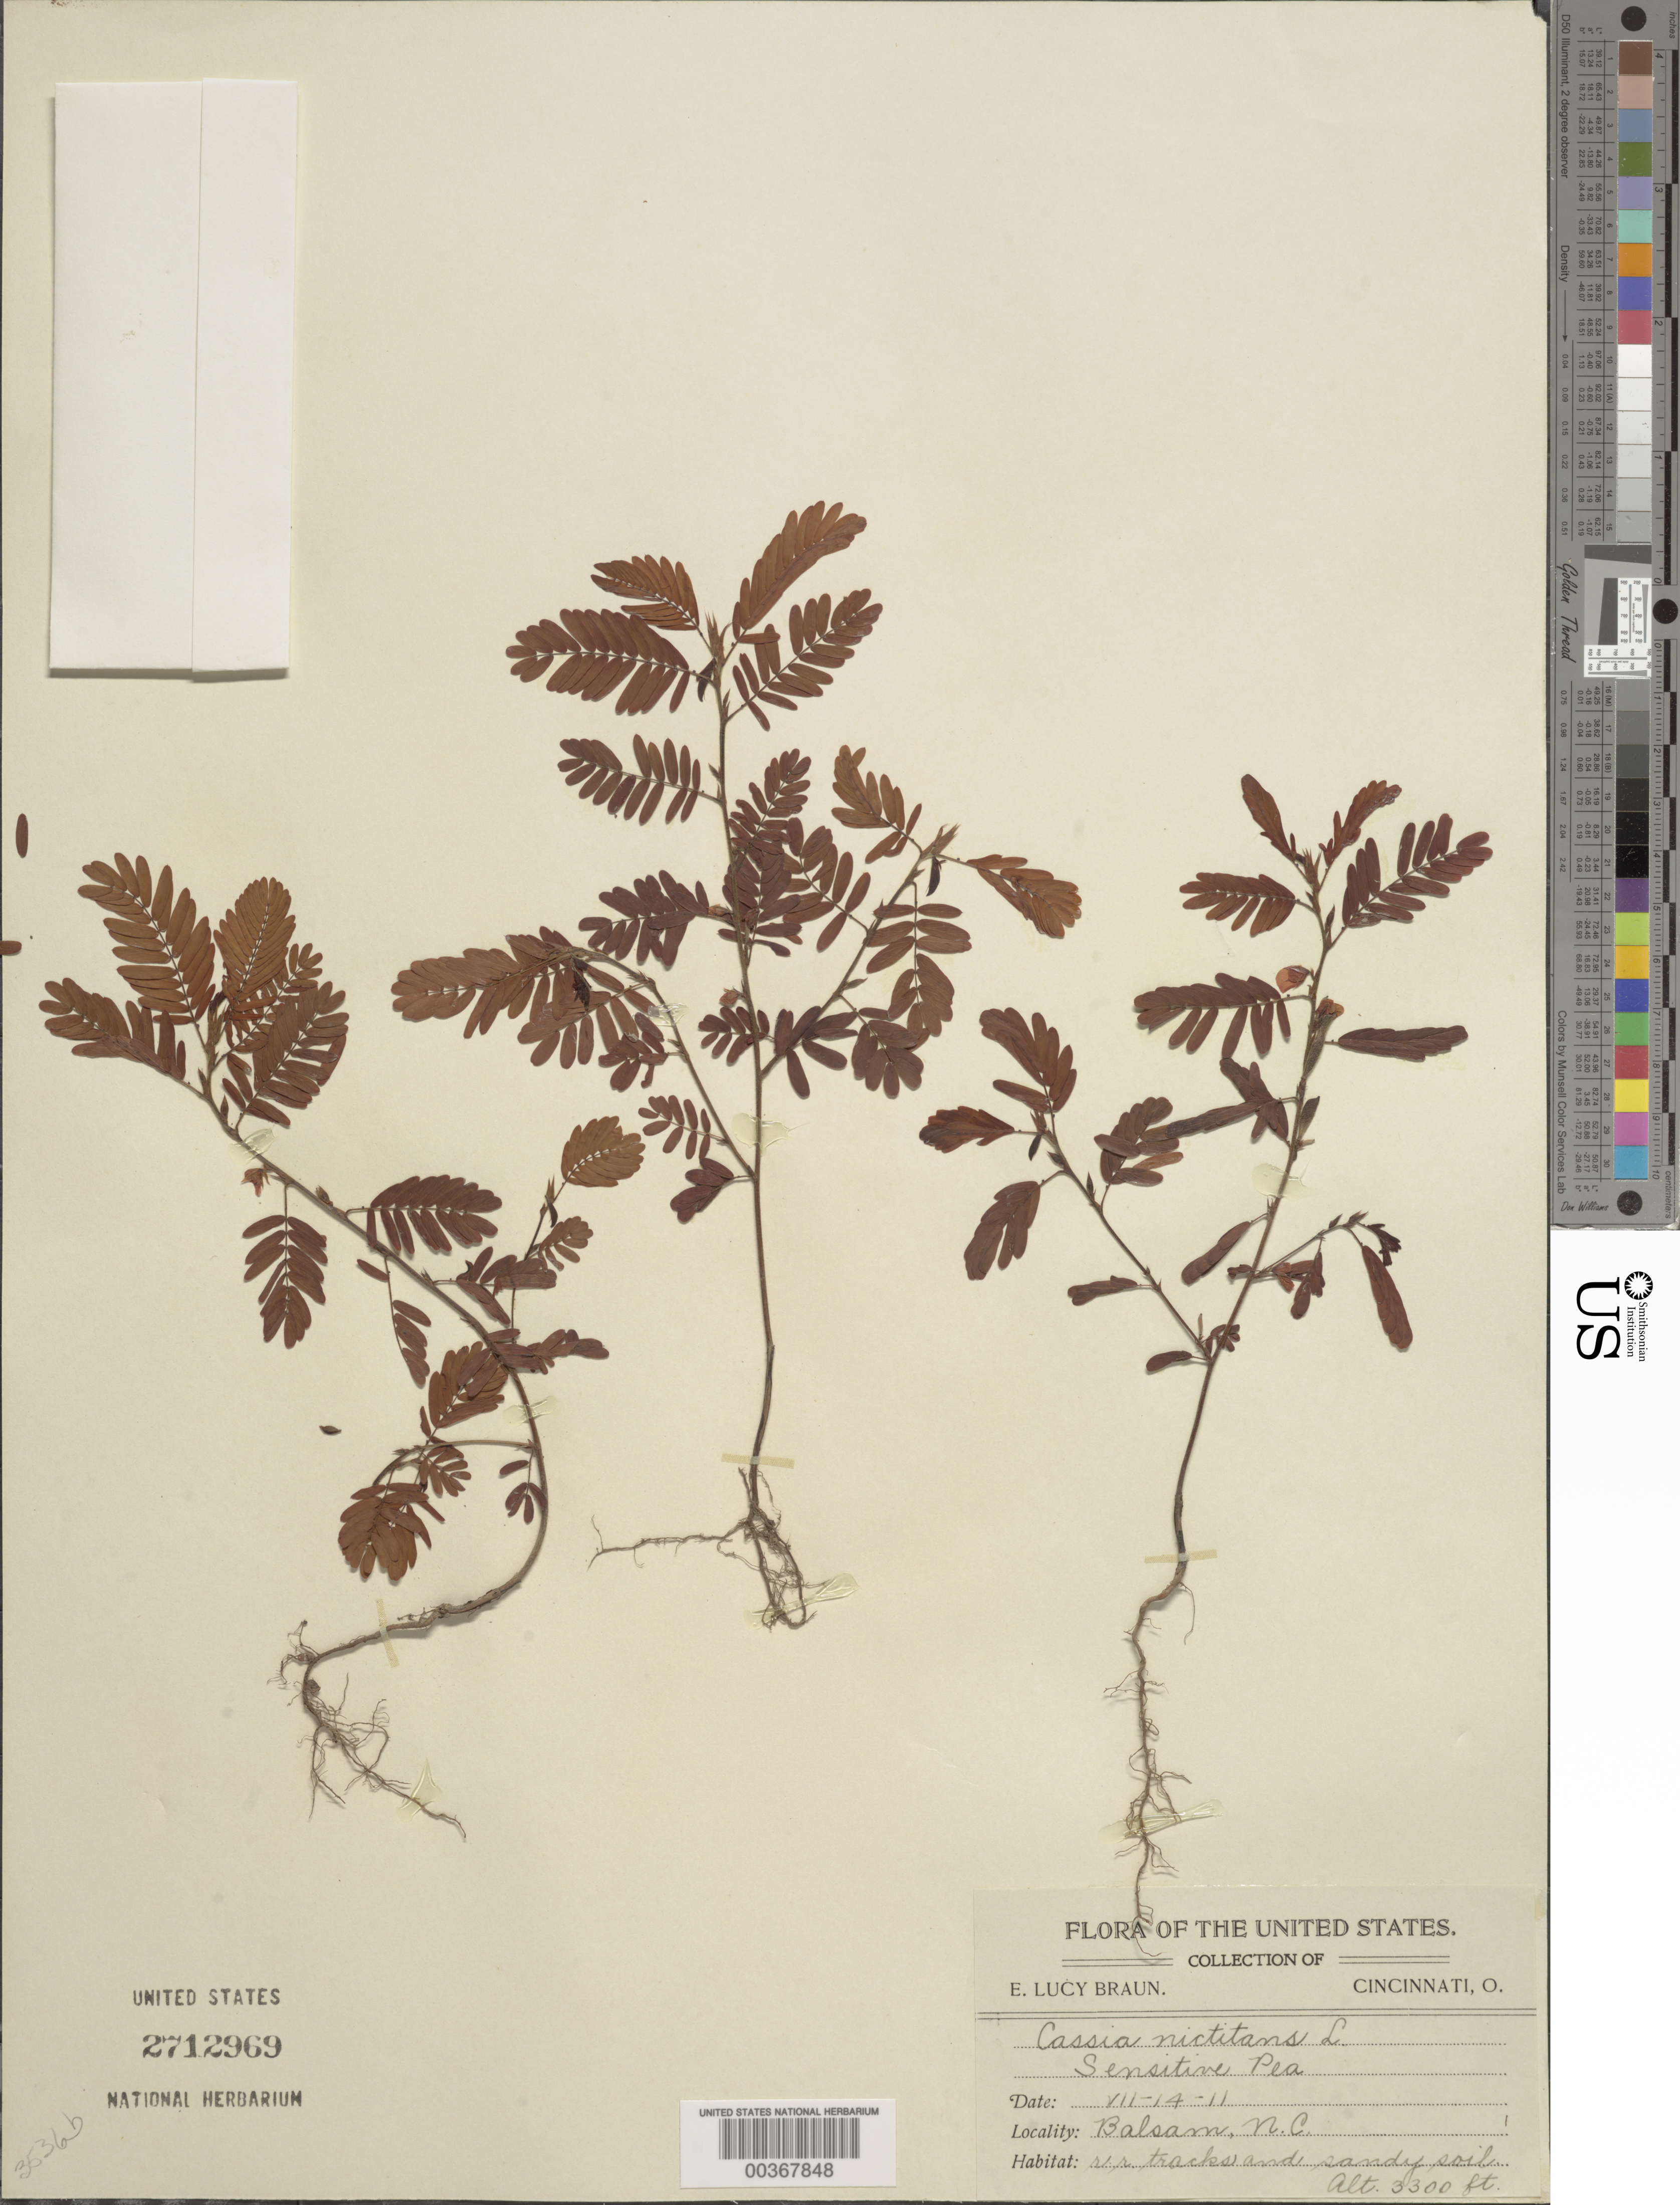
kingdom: Plantae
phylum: Tracheophyta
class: Magnoliopsida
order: Fabales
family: Fabaceae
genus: Chamaecrista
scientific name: Chamaecrista nictitans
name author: (L.) Moench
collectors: E. L. Braun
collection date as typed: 14 Jul 1911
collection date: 1911-07-14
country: United States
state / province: North Carolina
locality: Balsam; rr tracks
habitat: Sandy soil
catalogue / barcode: US 2712969